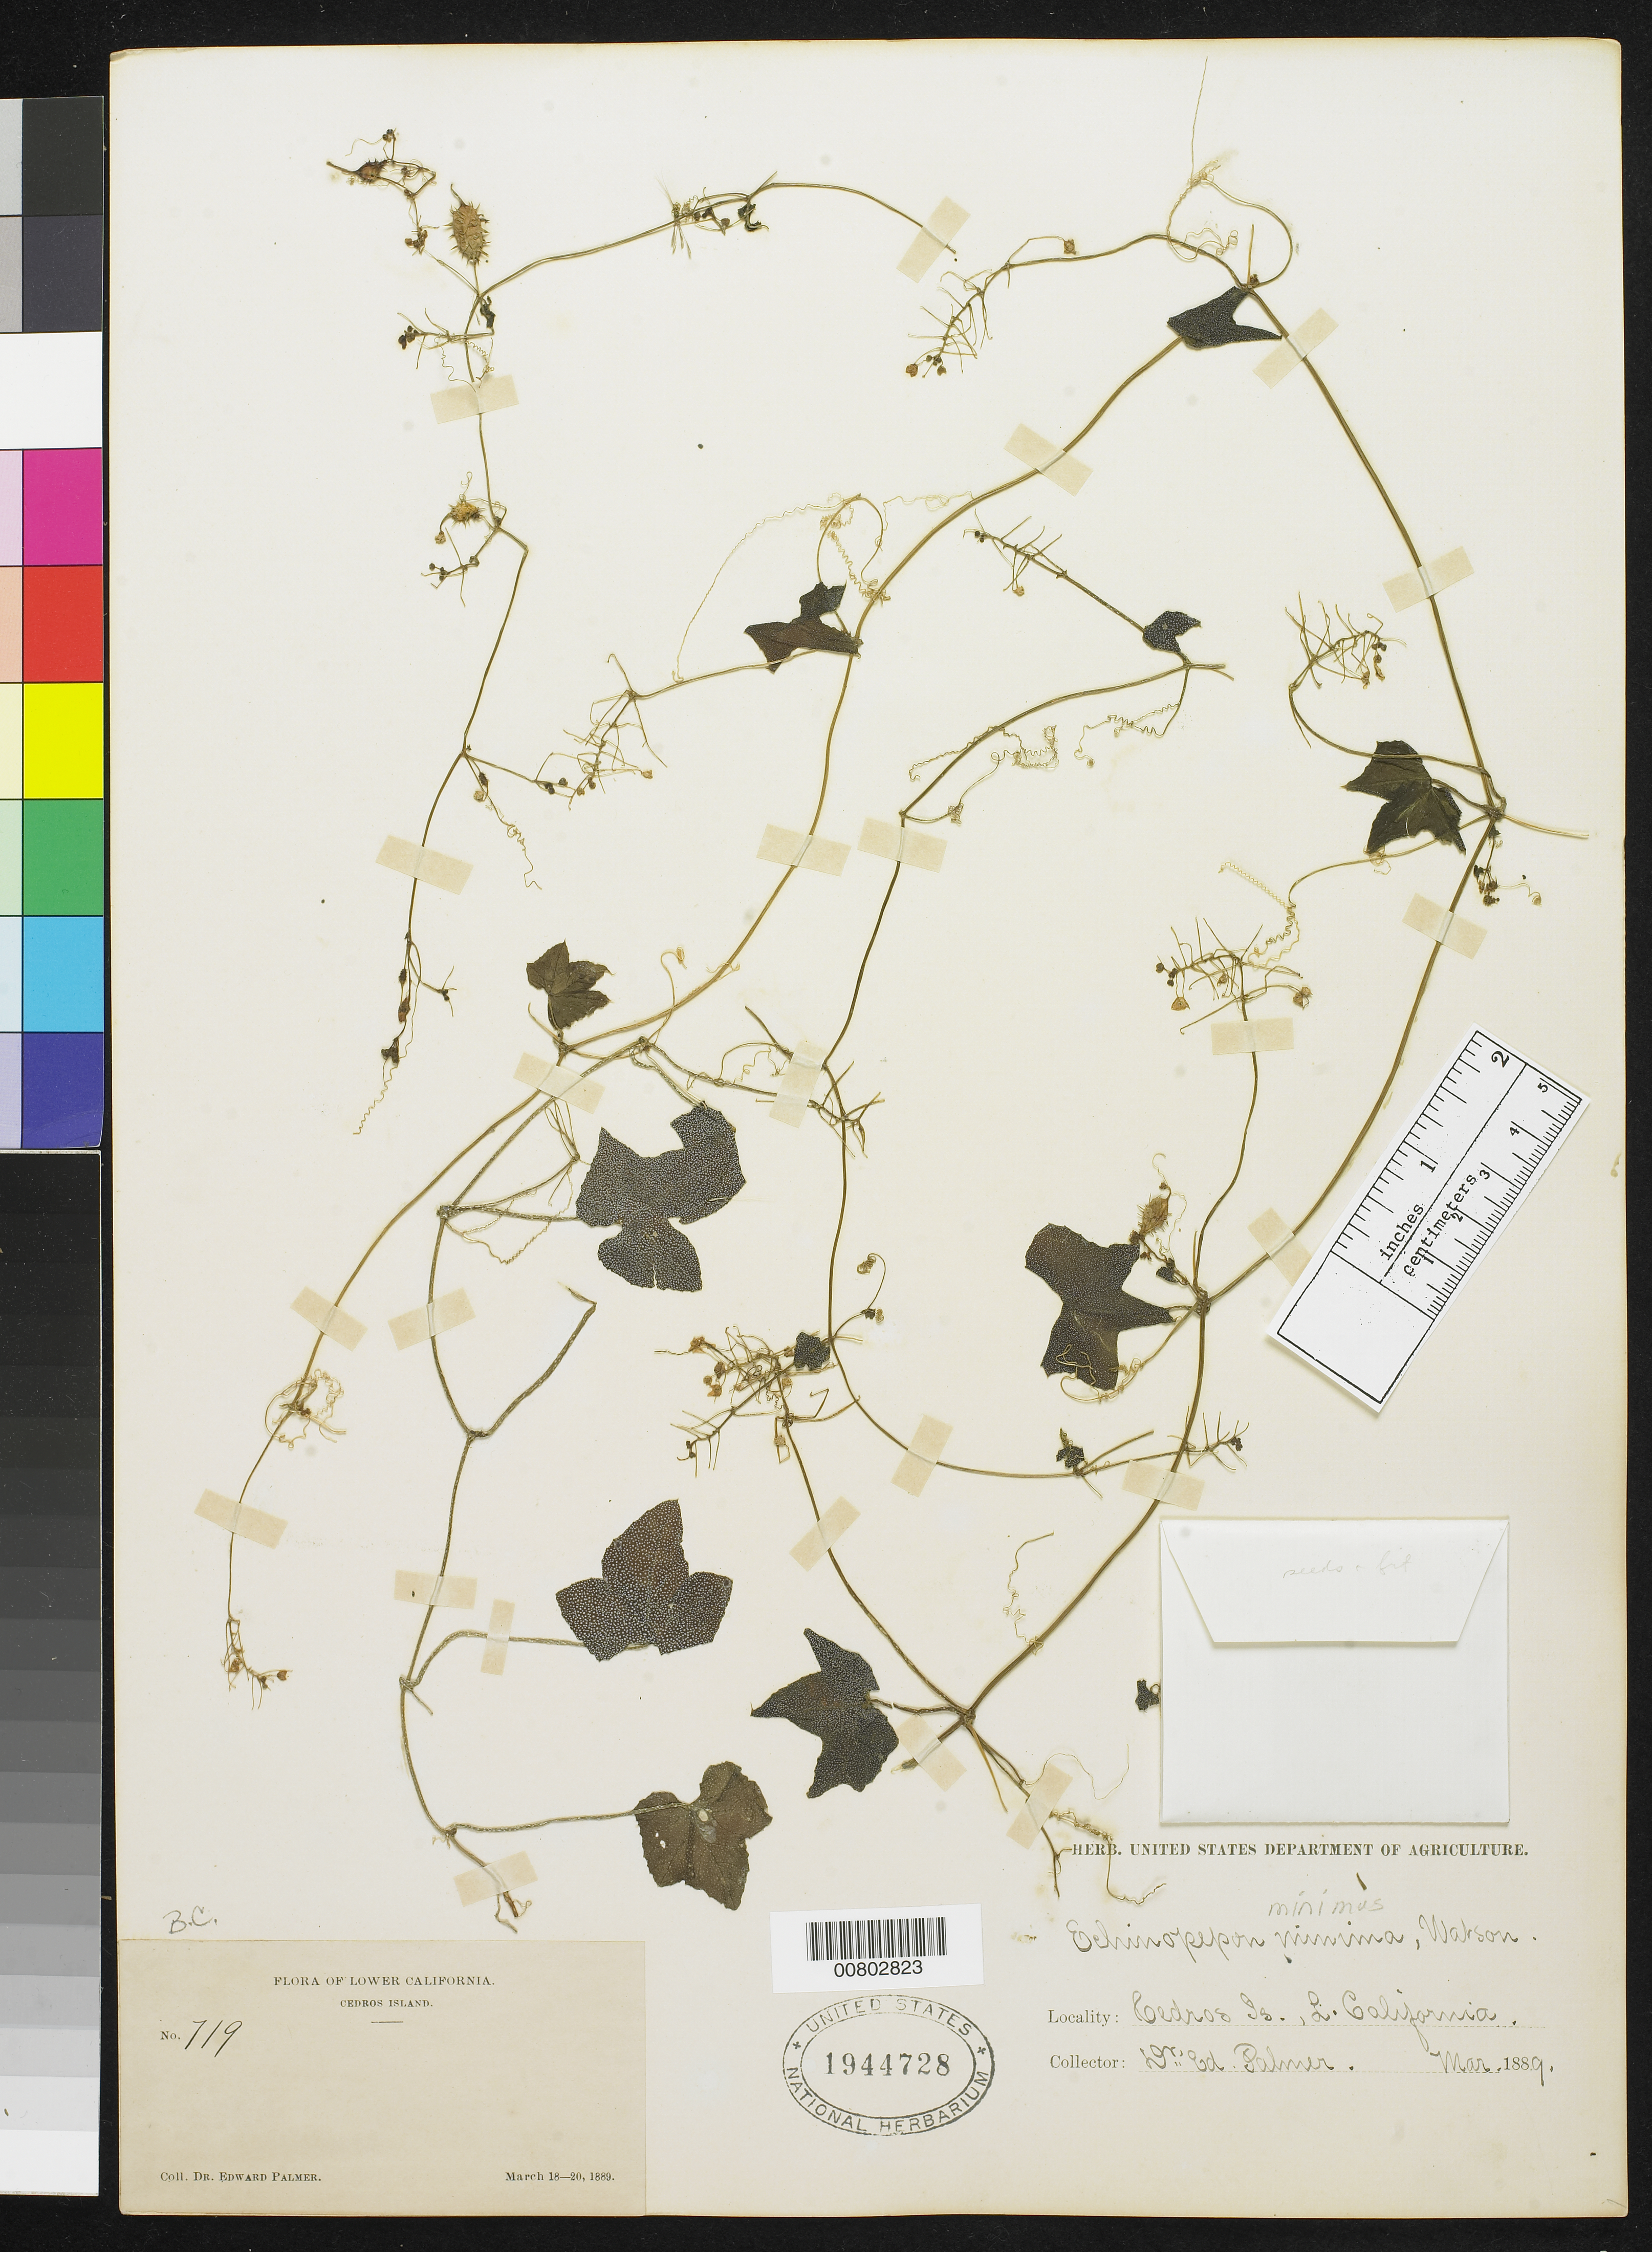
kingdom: Plantae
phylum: Tracheophyta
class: Magnoliopsida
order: Cucurbitales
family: Cucurbitaceae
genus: Echinopepon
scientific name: Echinopepon minimus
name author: (Kellogg) S. Watson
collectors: E. Palmer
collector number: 719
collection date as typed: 18 Mar 1889 to 20 Mar 1889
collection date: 1889-03-18/1889-03-20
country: Mexico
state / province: Baja California Norte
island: Cedros I.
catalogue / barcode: US 1944728